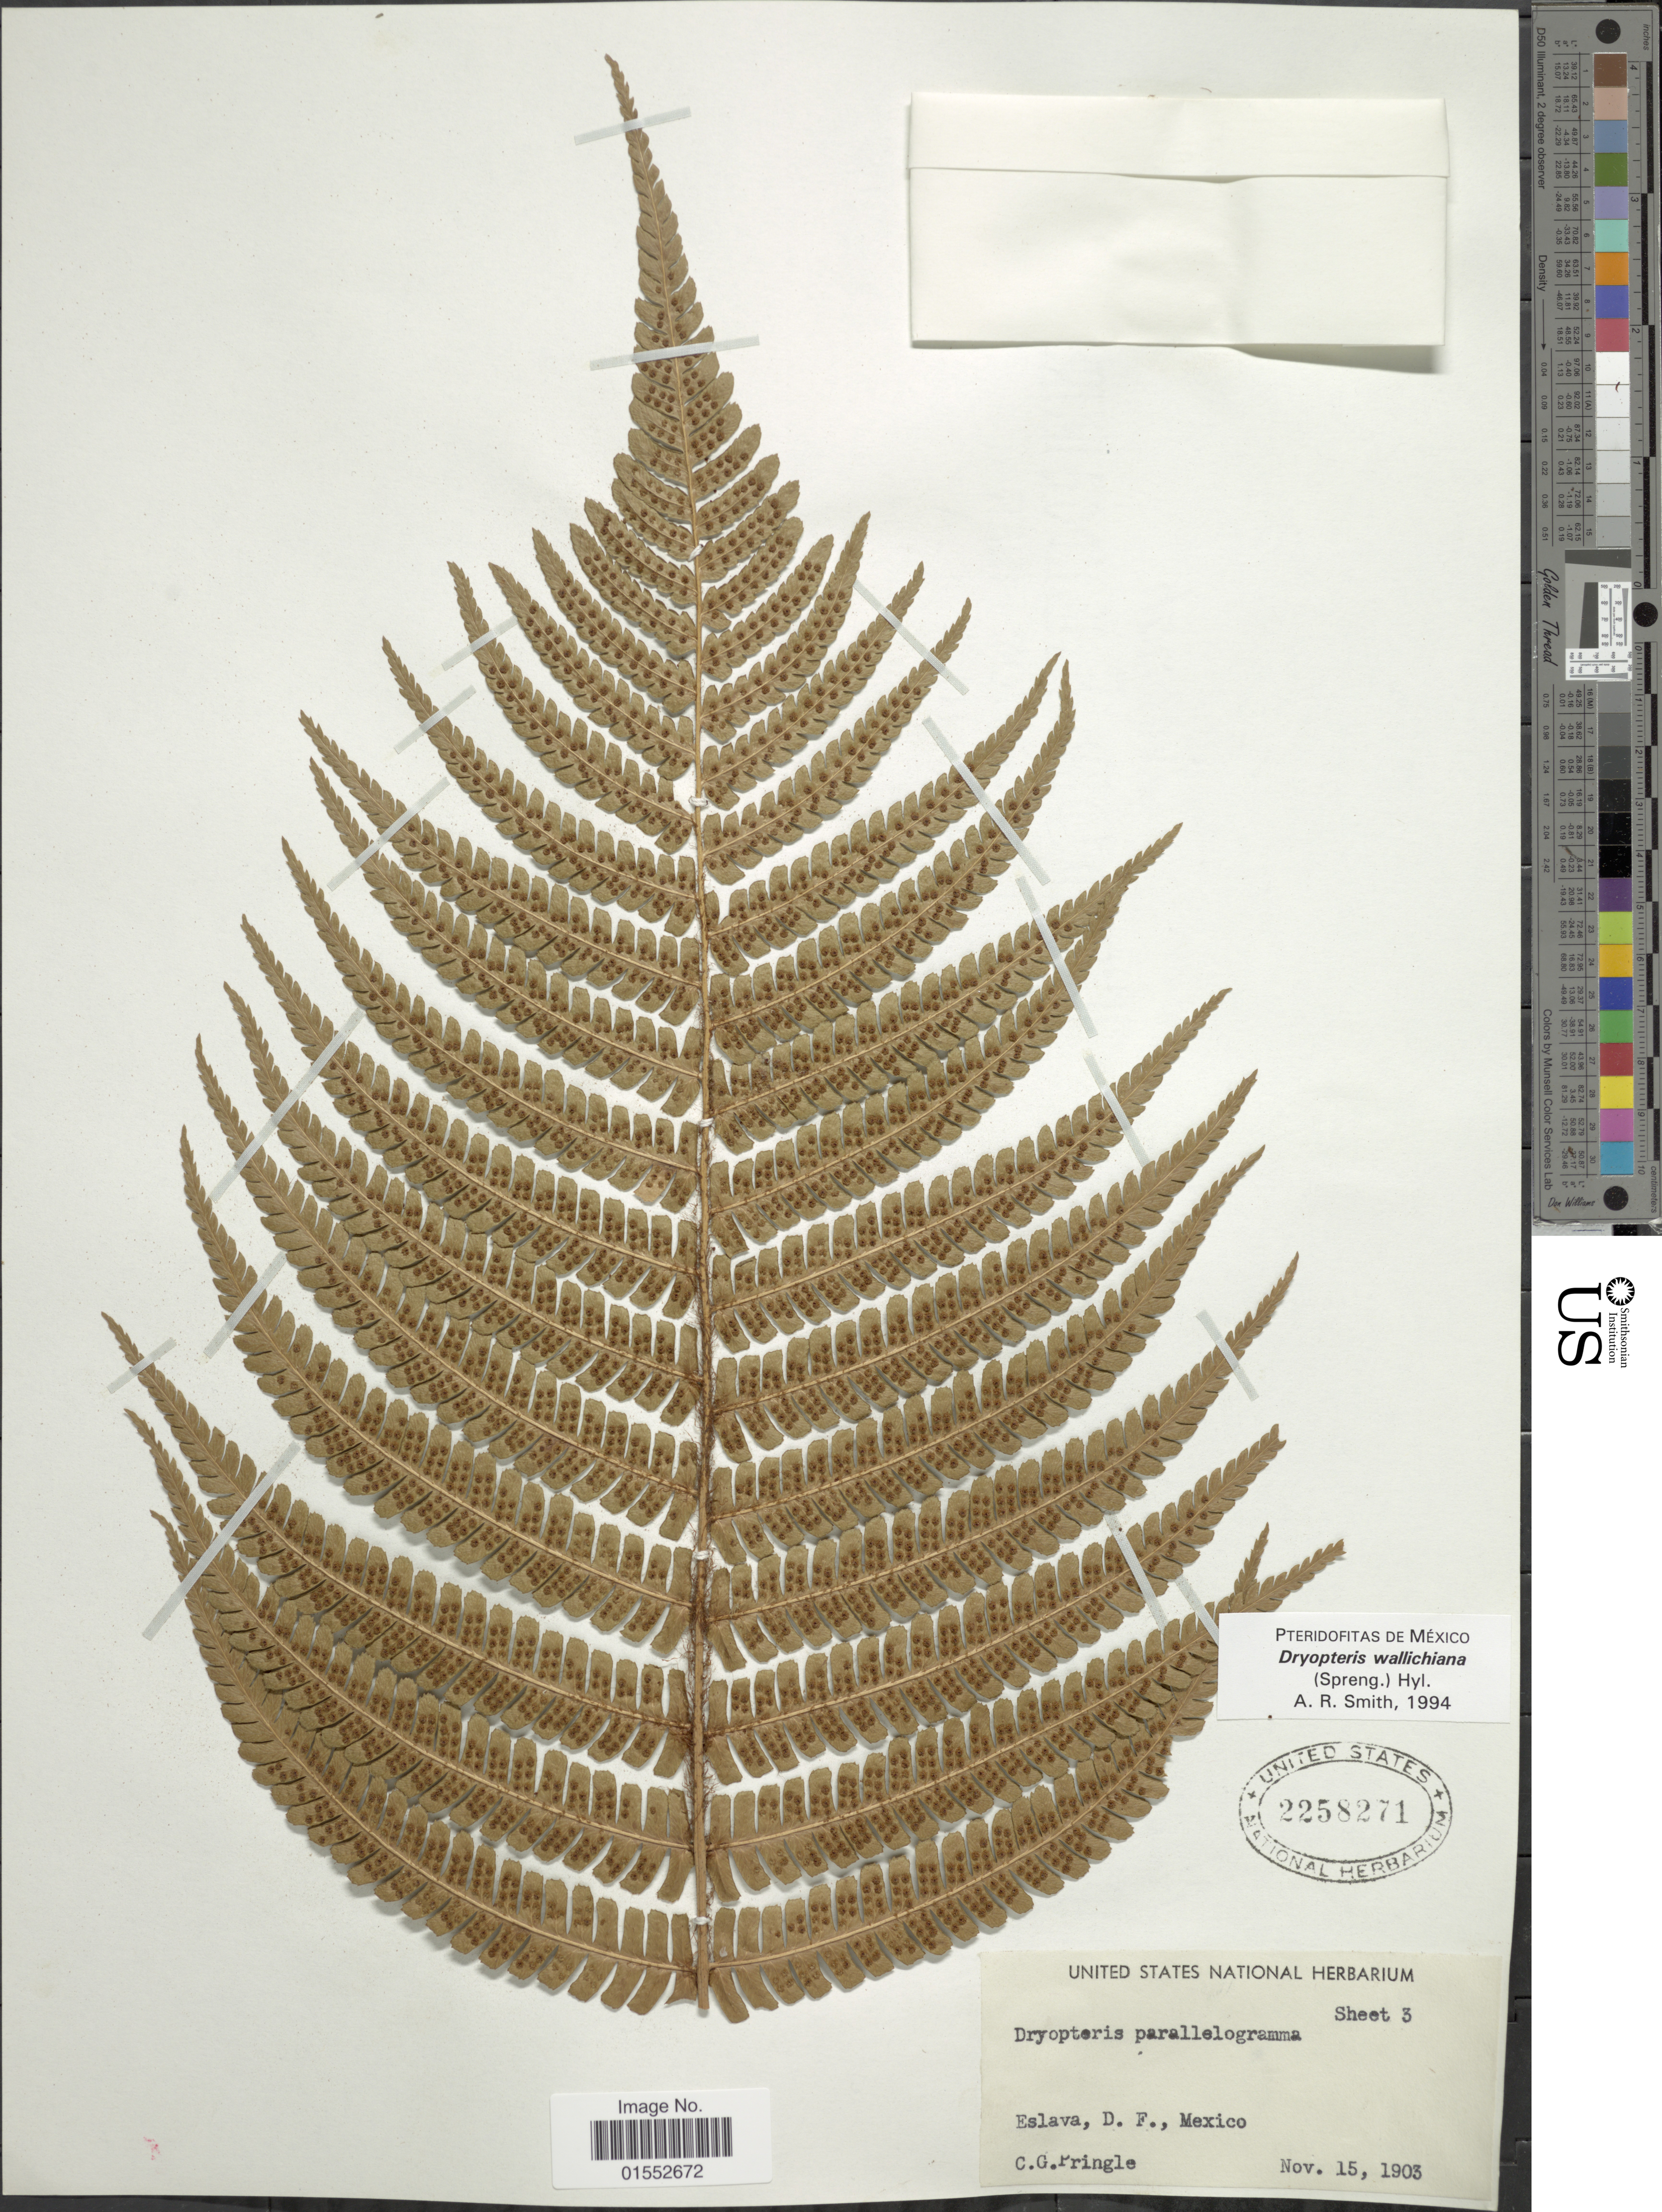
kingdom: Plantae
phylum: Tracheophyta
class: Polypodiopsida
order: Polypodiales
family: Dryopteridaceae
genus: Dryopteris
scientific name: Dryopteris wallichiana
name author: (Spreng.) Hyl.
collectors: C. G. Pringle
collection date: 1903-11-15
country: Mexico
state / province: Distrito Federal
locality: Eslava, D.F. Mexico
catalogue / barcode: US 2258271